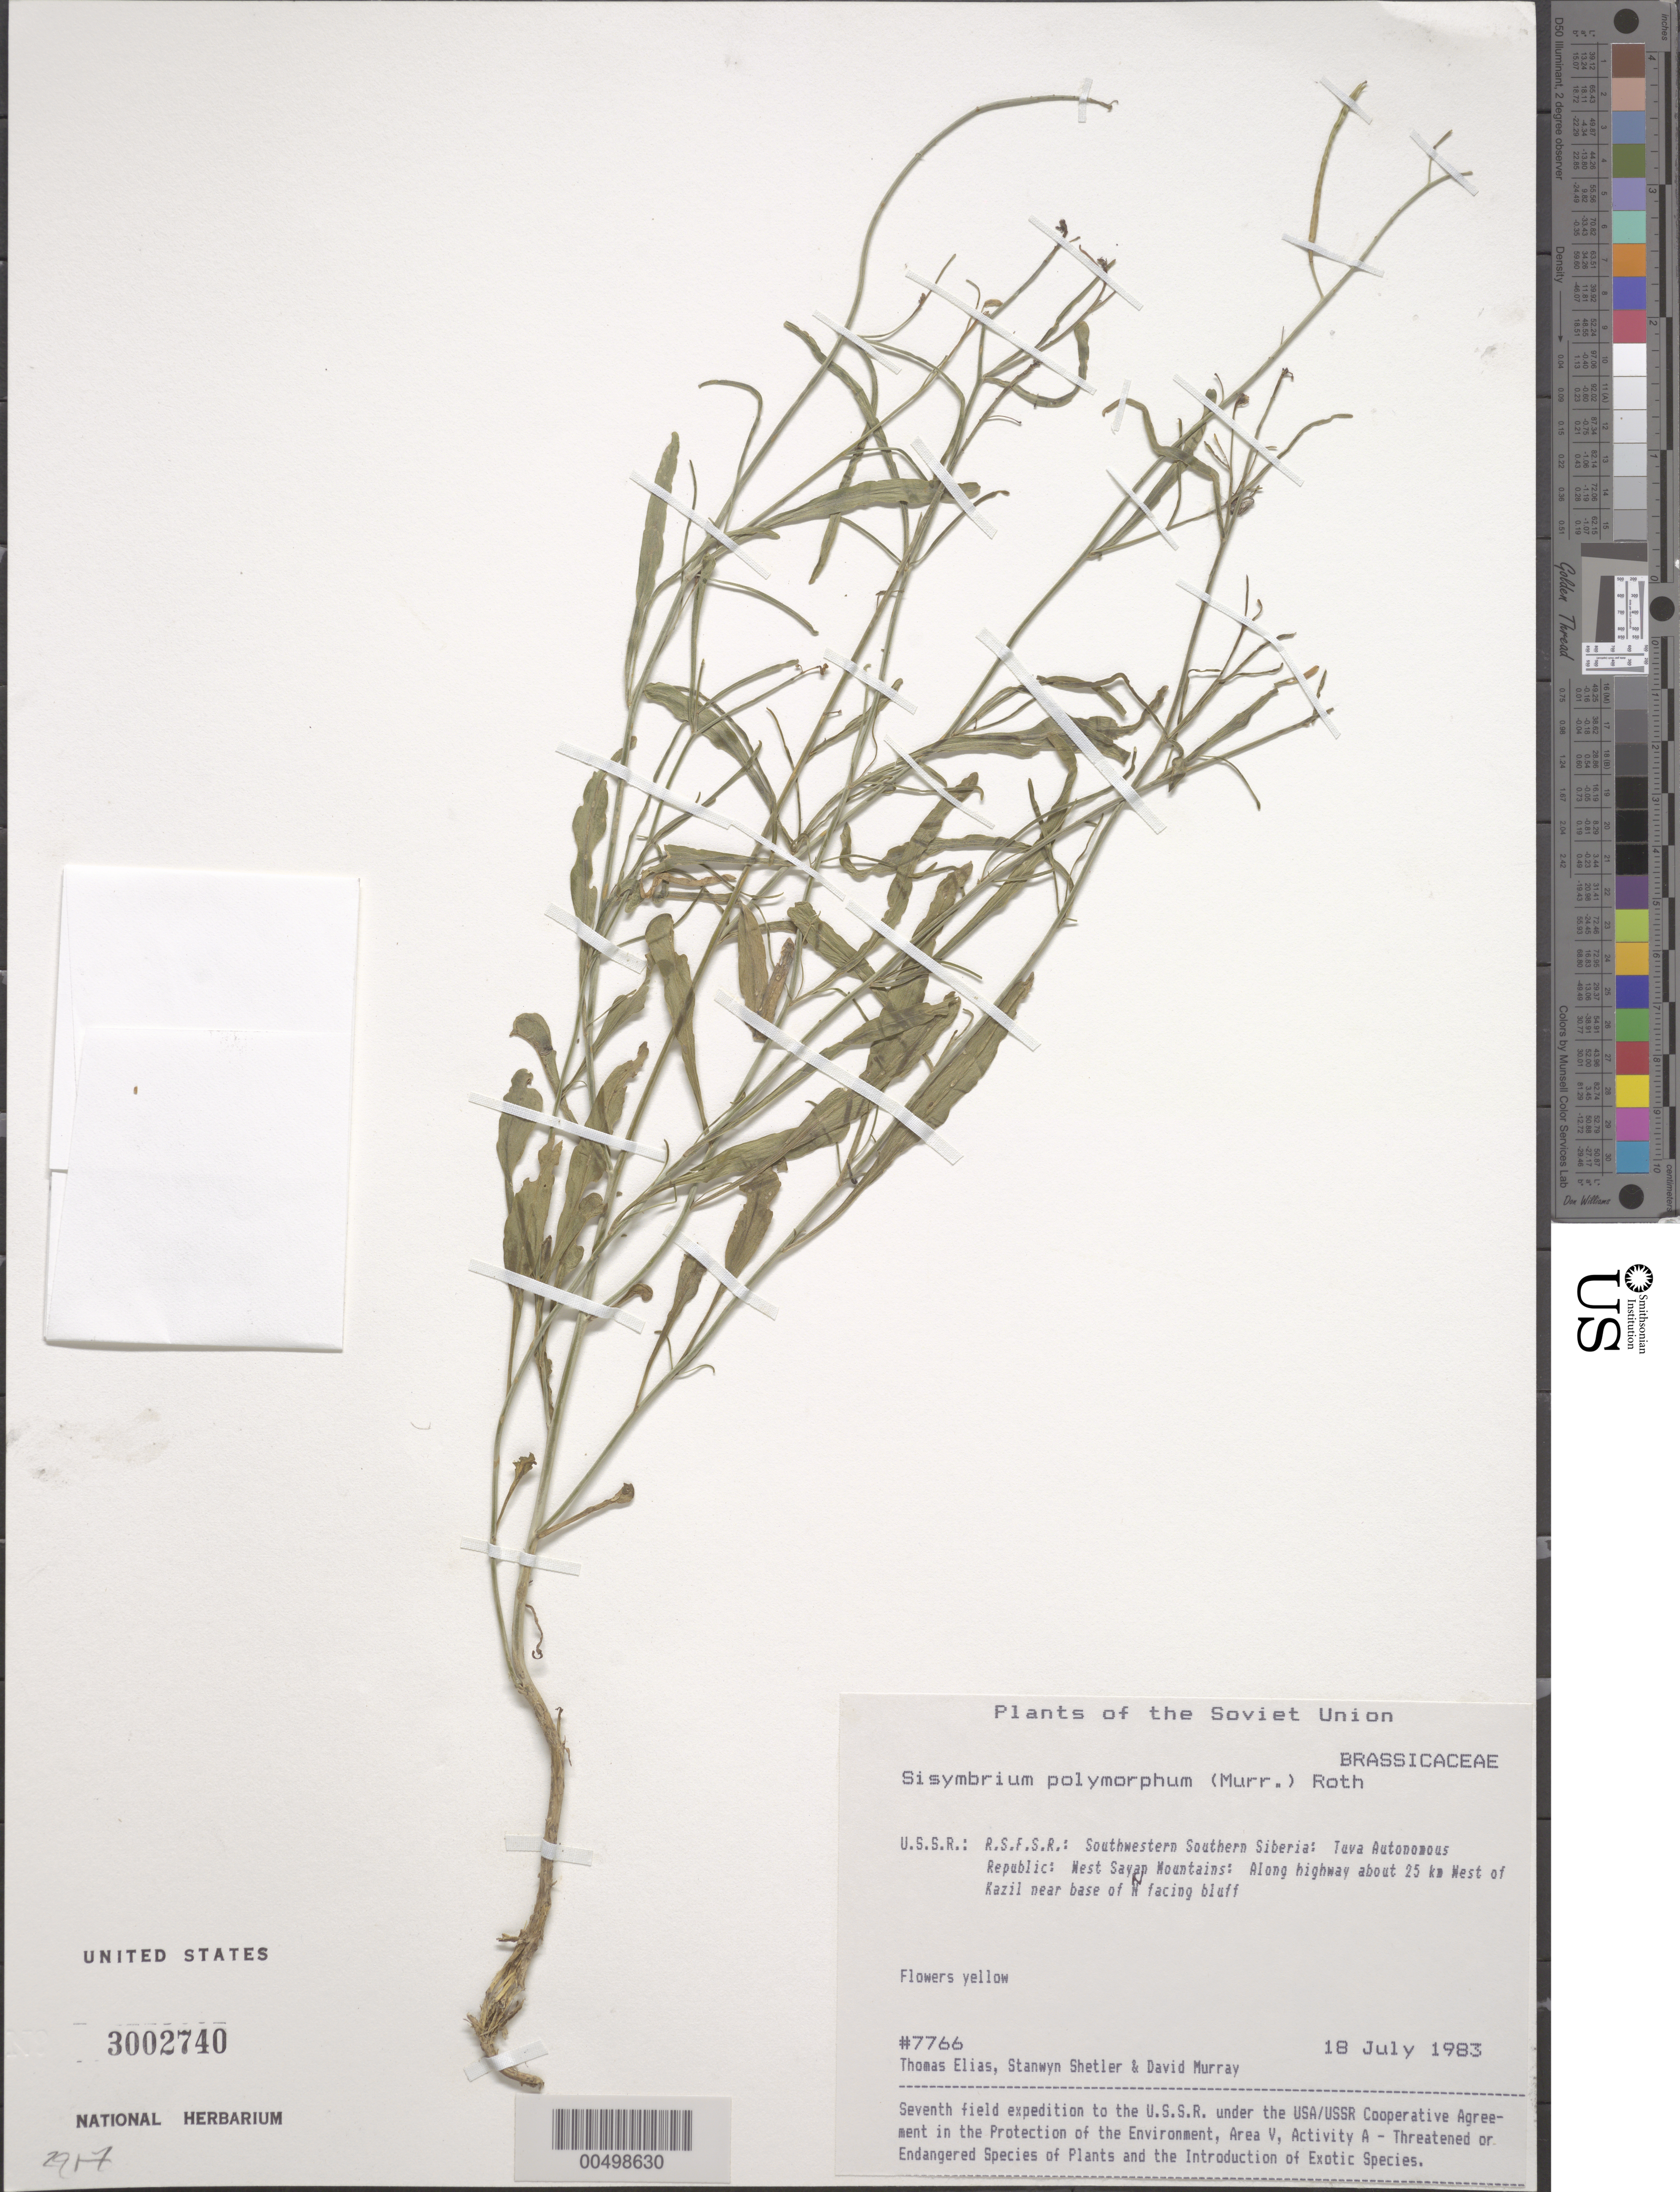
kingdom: Plantae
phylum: Tracheophyta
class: Magnoliopsida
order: Brassicales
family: Brassicaceae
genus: Sisymbrium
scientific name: Sisymbrium polymorphum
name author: (Murr.) Roth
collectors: T. Elias, S. Shetler & D. F. Murray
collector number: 7766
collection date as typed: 18 Jul 1983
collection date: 1983-07-18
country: Russian Federation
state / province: Tuva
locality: West Sayan Mountains, along highway about 25 km W of Kazil [Kyzyl]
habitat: near base of N-facing bluff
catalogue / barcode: US 3002740